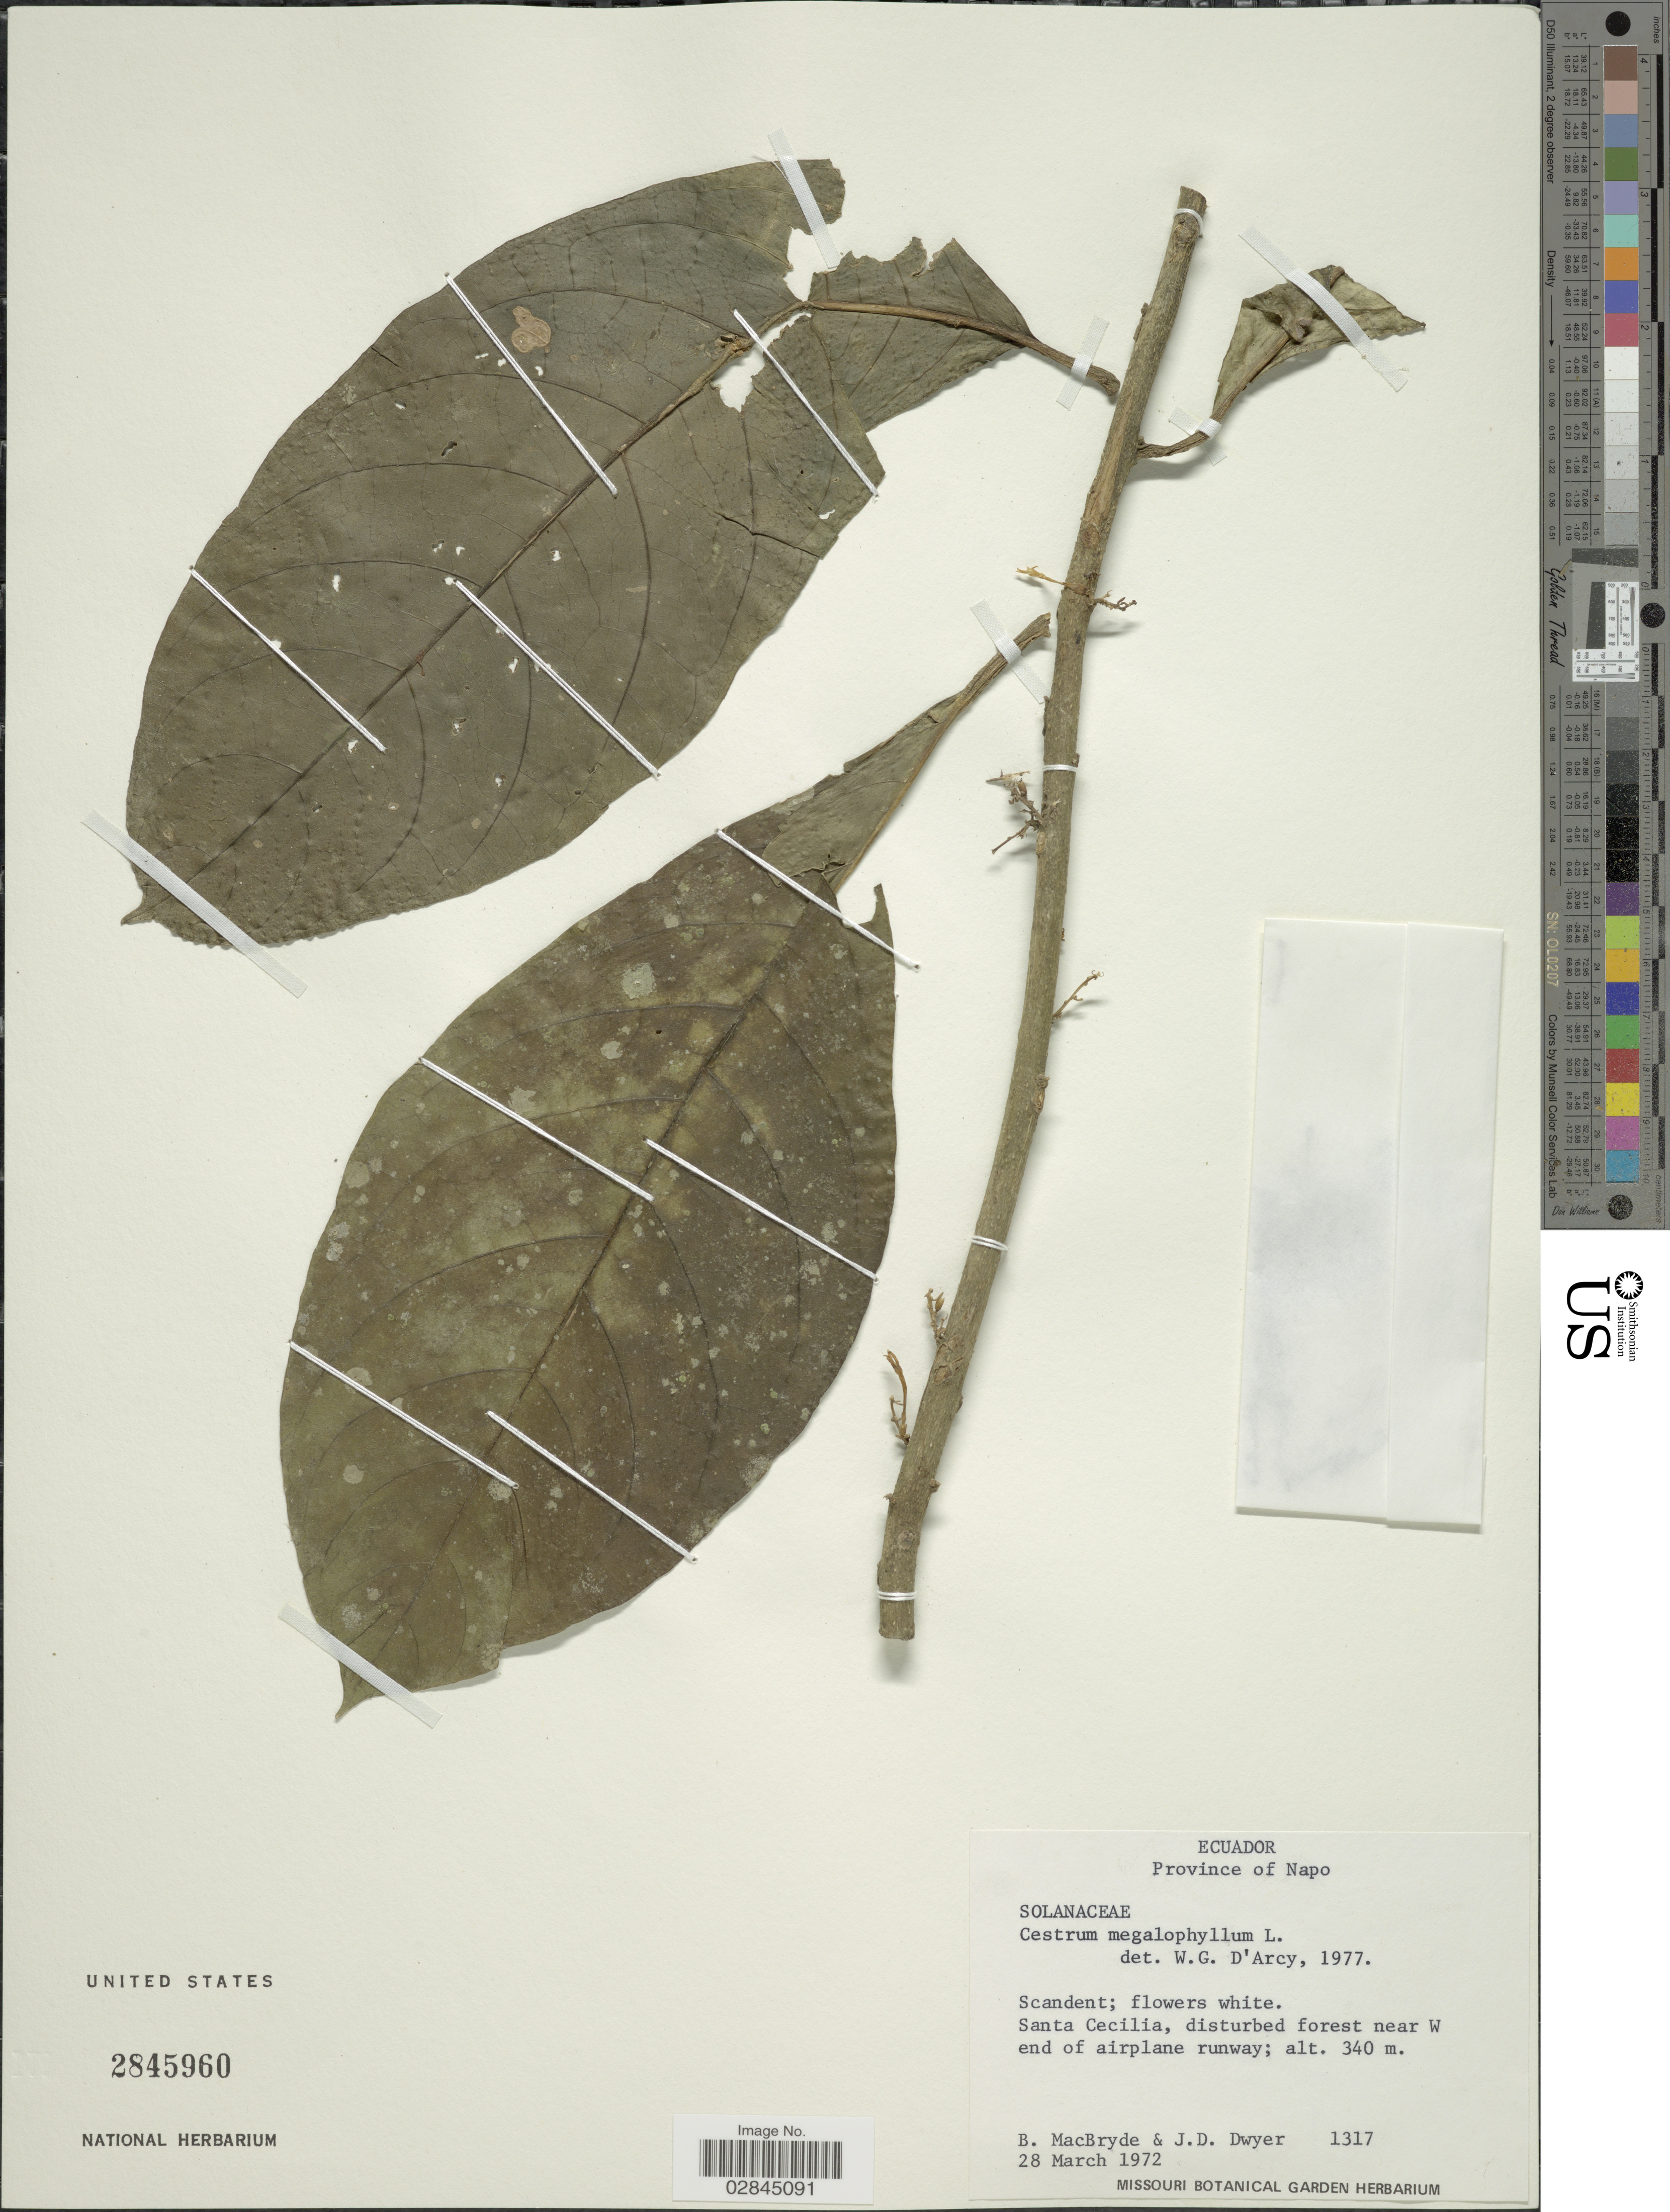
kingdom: Plantae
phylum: Tracheophyta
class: Magnoliopsida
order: Solanales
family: Solanaceae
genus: Cestrum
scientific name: Cestrum schlechtendahlii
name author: G. Don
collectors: B. MacBryde & J. D. Dwyer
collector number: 1317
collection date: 1972-03-28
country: Ecuador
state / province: Napo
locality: Santa Cecilia, disturbed forest near W end of airplane runway.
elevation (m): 340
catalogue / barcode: US 2845960